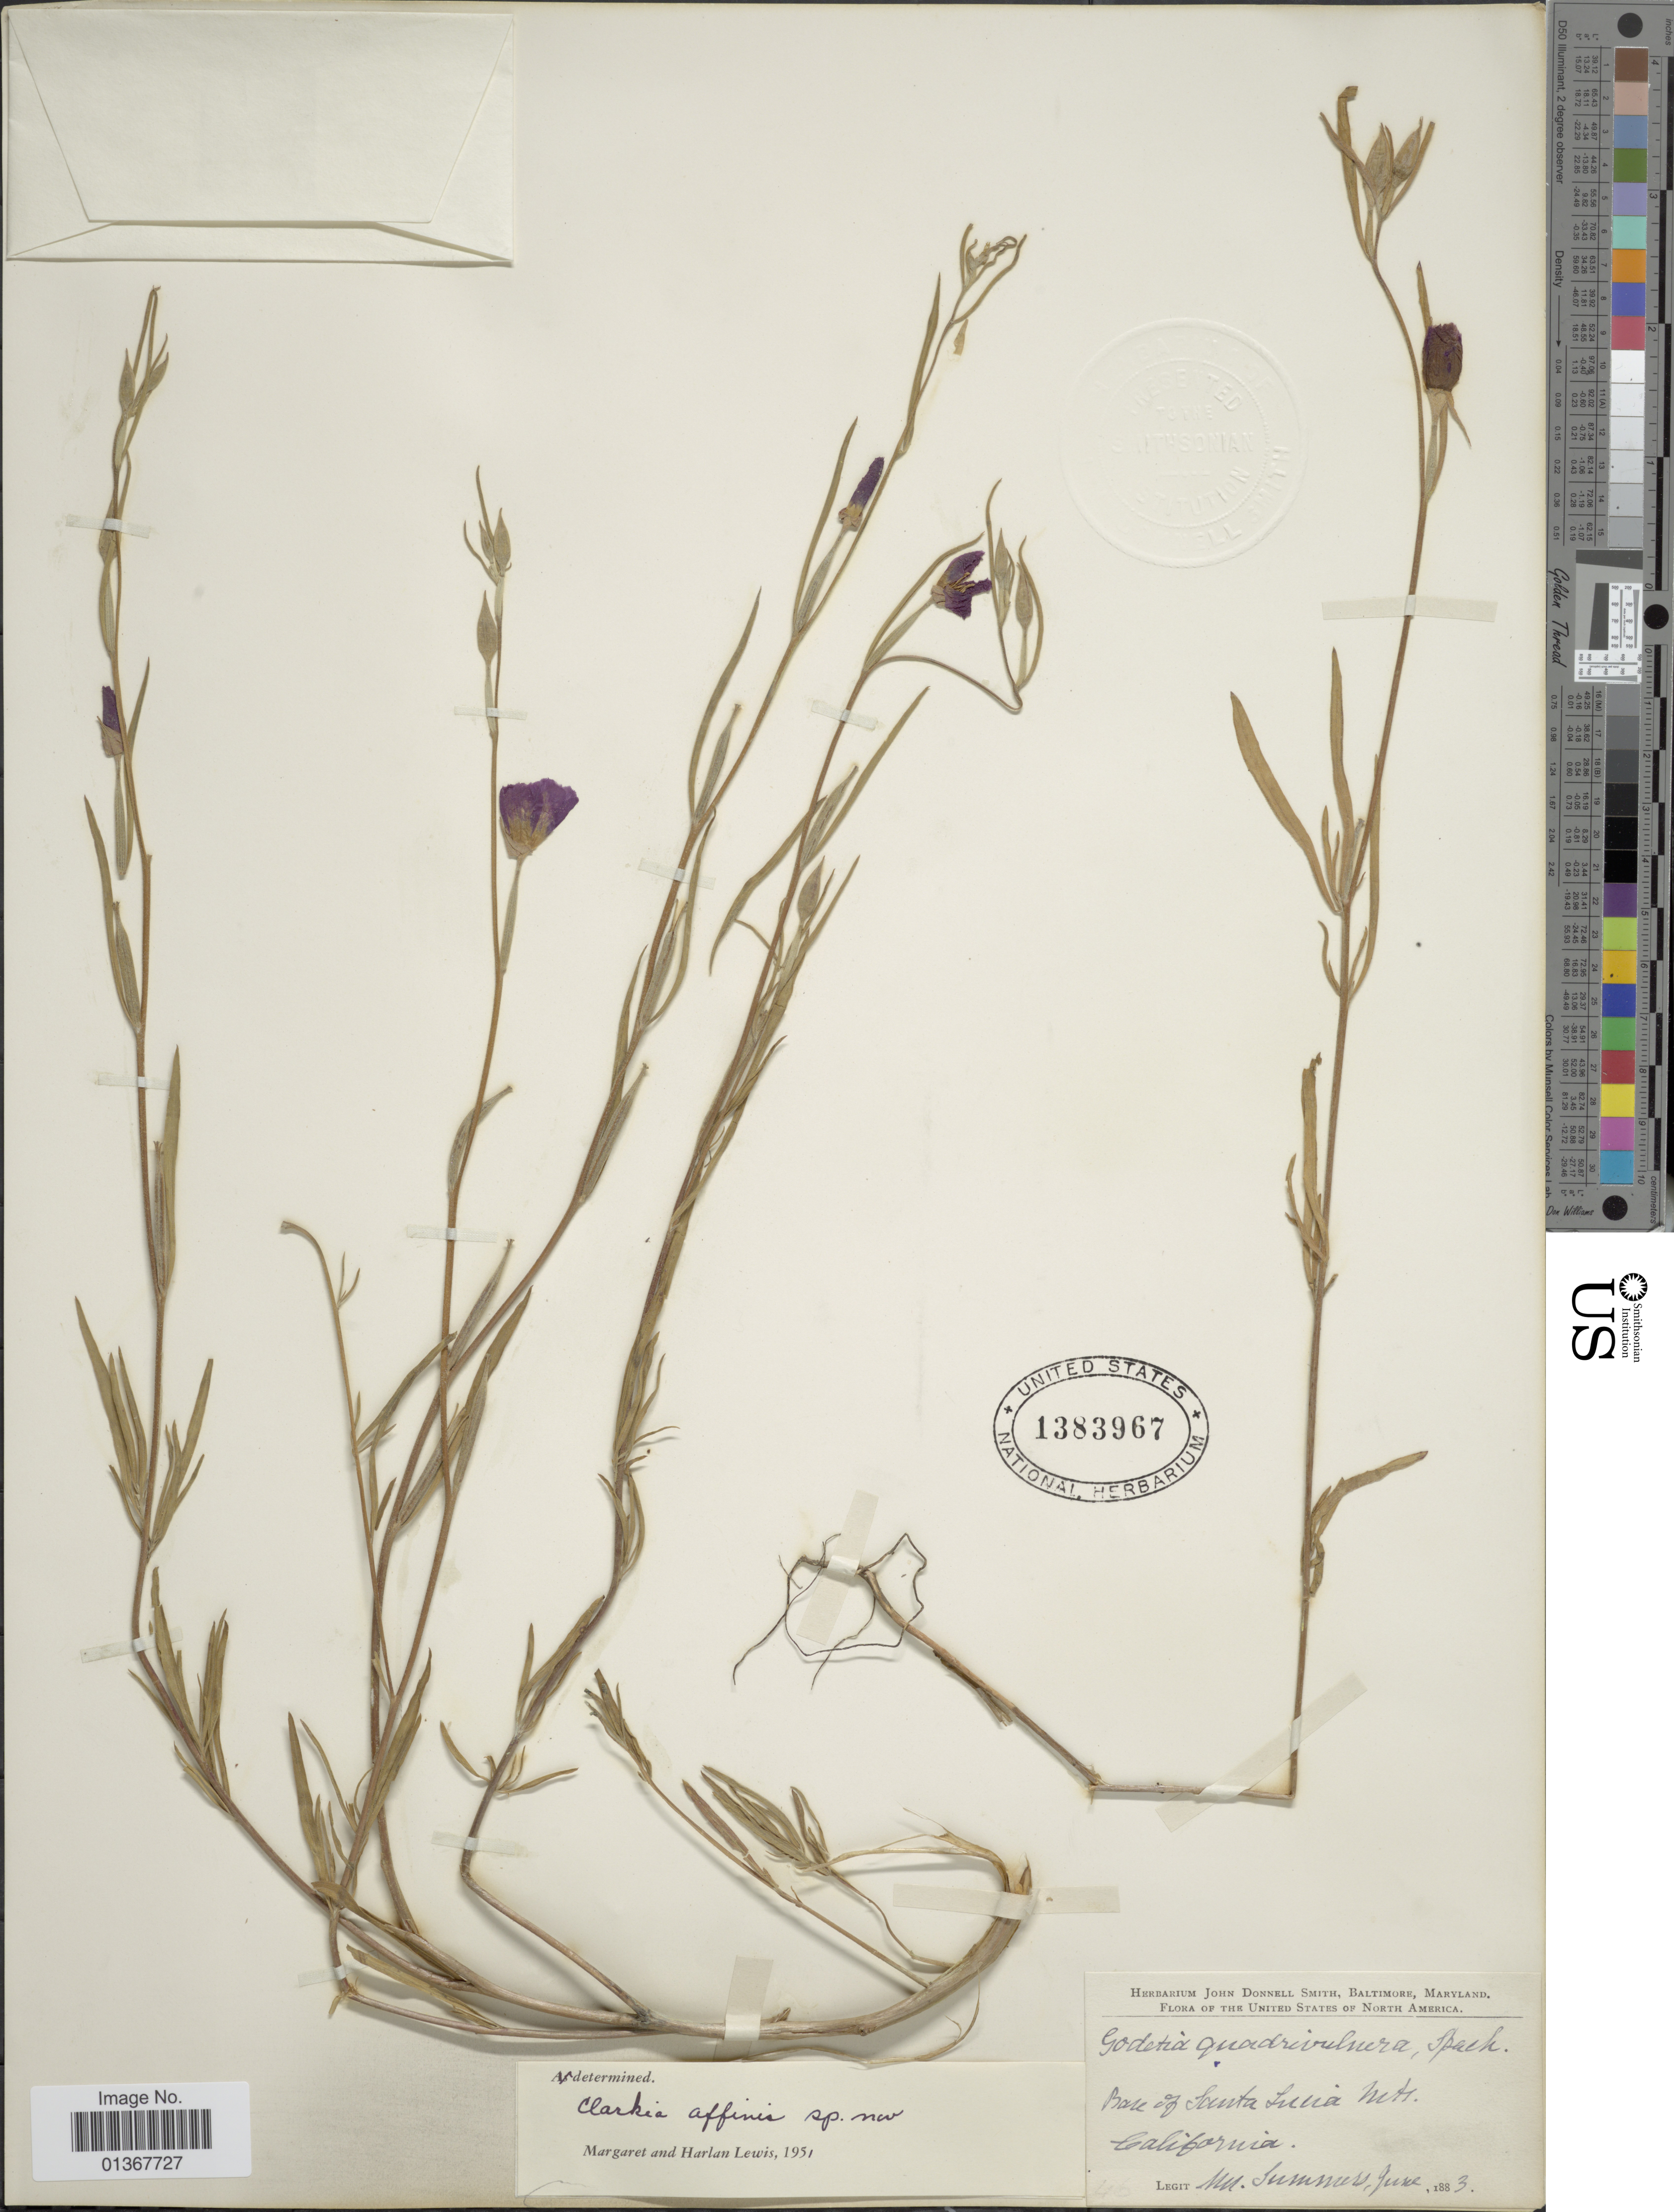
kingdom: Plantae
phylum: Tracheophyta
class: Magnoliopsida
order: Myrtales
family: Onagraceae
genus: Clarkia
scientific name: Clarkia affinis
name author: F. H. Lewis & M.E. Lewis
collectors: -. Summers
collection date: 1883-06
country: United States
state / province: California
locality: Base of Santa Lucia Mts.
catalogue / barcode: US 1383967